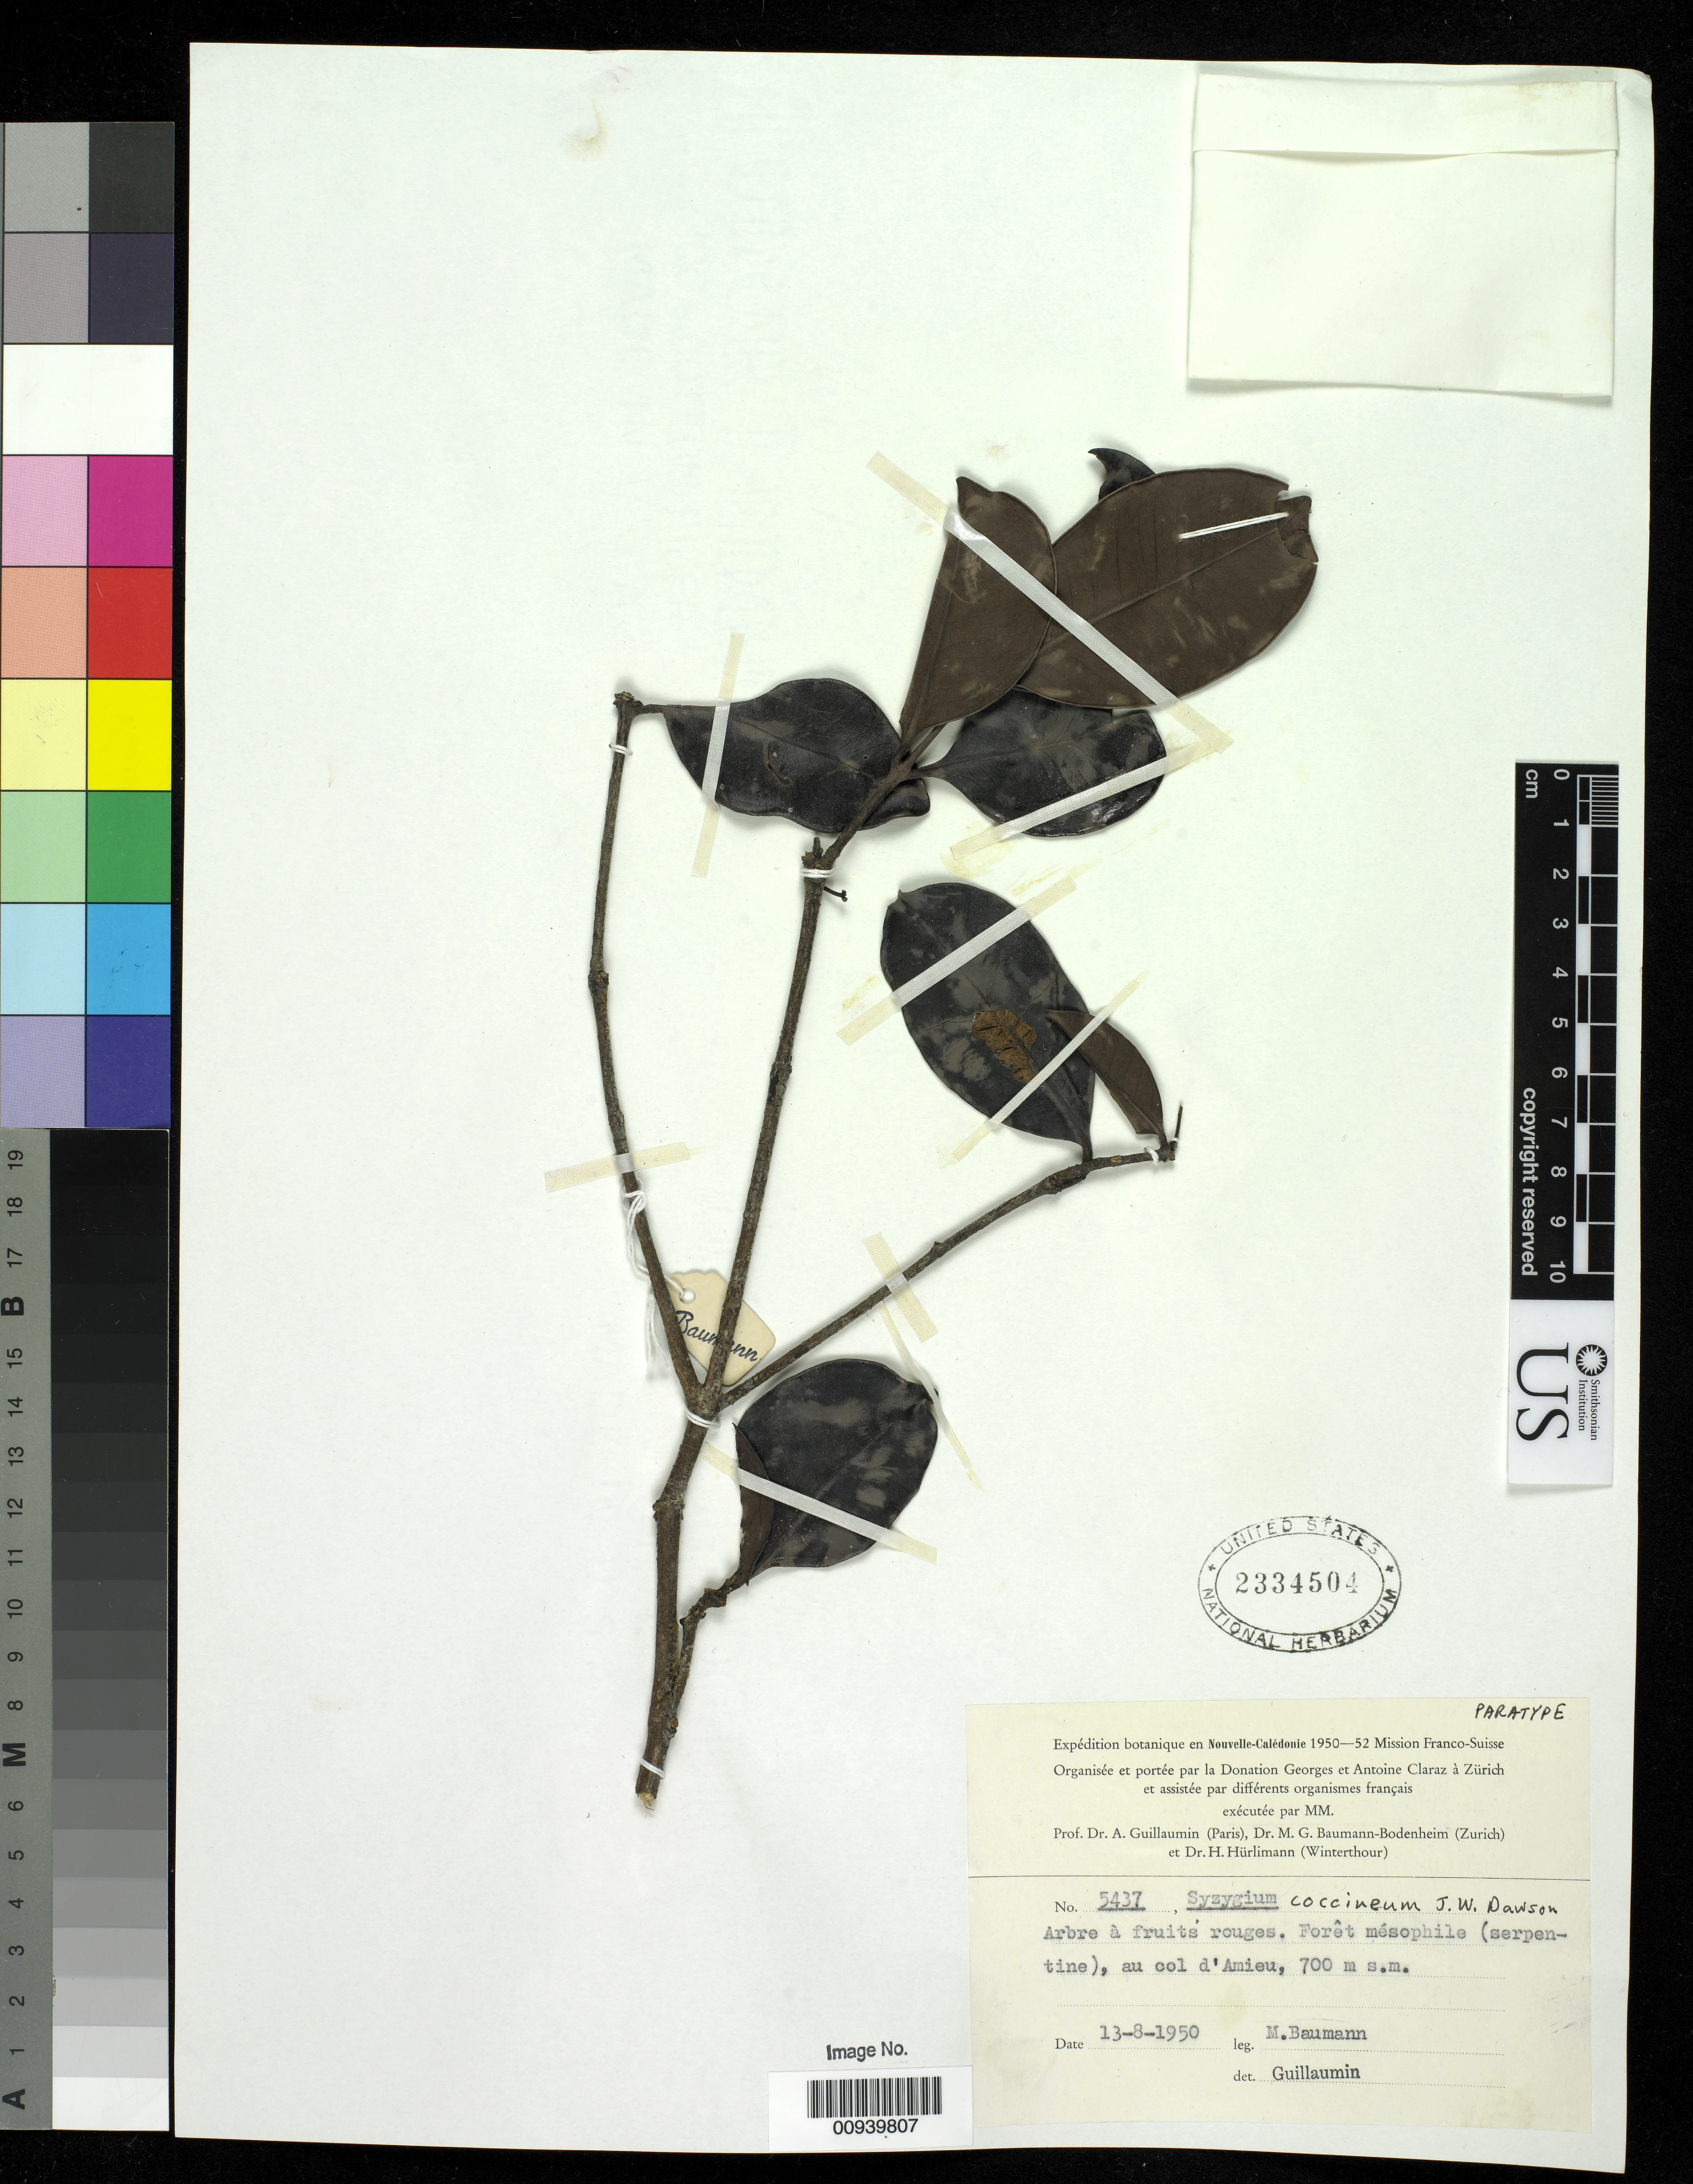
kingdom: Plantae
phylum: Tracheophyta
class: Magnoliopsida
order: Myrtales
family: Myrtaceae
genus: Syzygium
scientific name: Syzygium coccineum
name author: J.W. Dawson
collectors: M. Baumann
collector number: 5437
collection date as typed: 13 Aug 1950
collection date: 1950-08-13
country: New Caledonia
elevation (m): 700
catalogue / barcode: US 2334504